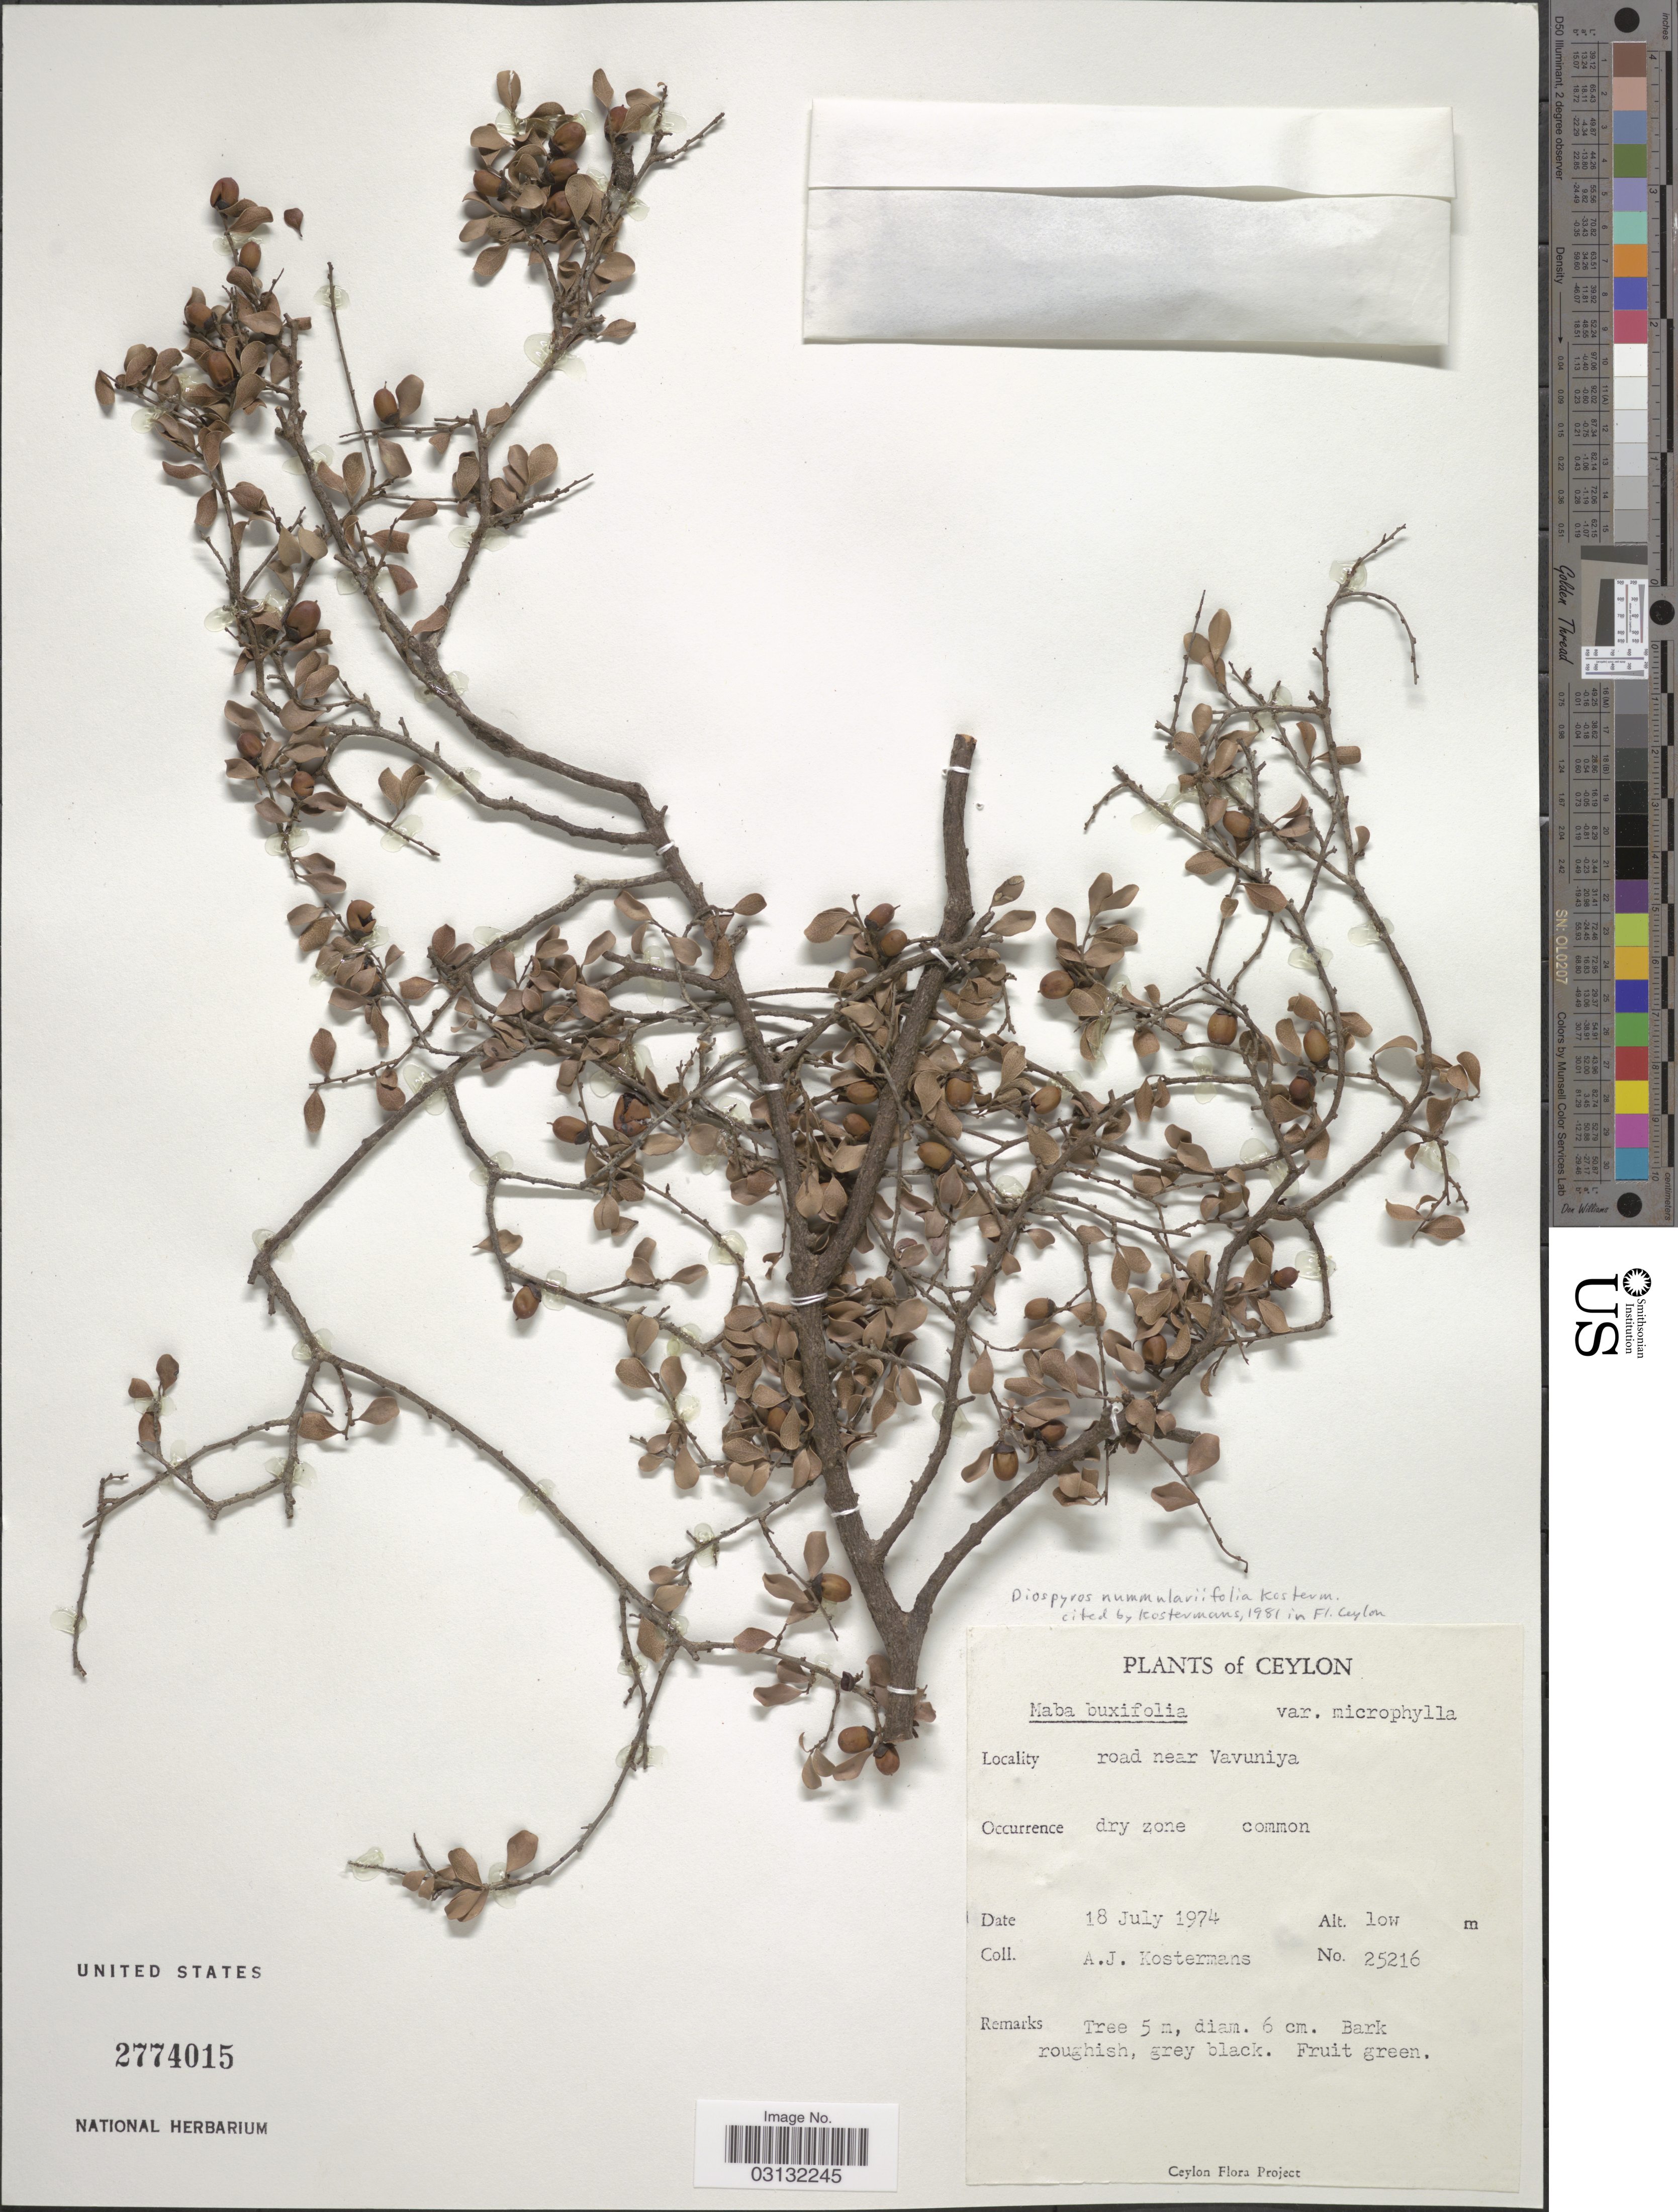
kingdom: Plantae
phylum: Tracheophyta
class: Magnoliopsida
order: Ericales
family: Ebenaceae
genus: Diospyros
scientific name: Diospyros nummulariifolia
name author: Kosterm.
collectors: A. J. G. Kostermans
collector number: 25216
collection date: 1974-07-18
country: Sri Lanka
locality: Ceylon. Road near Vavuniya.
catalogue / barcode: US 2774015